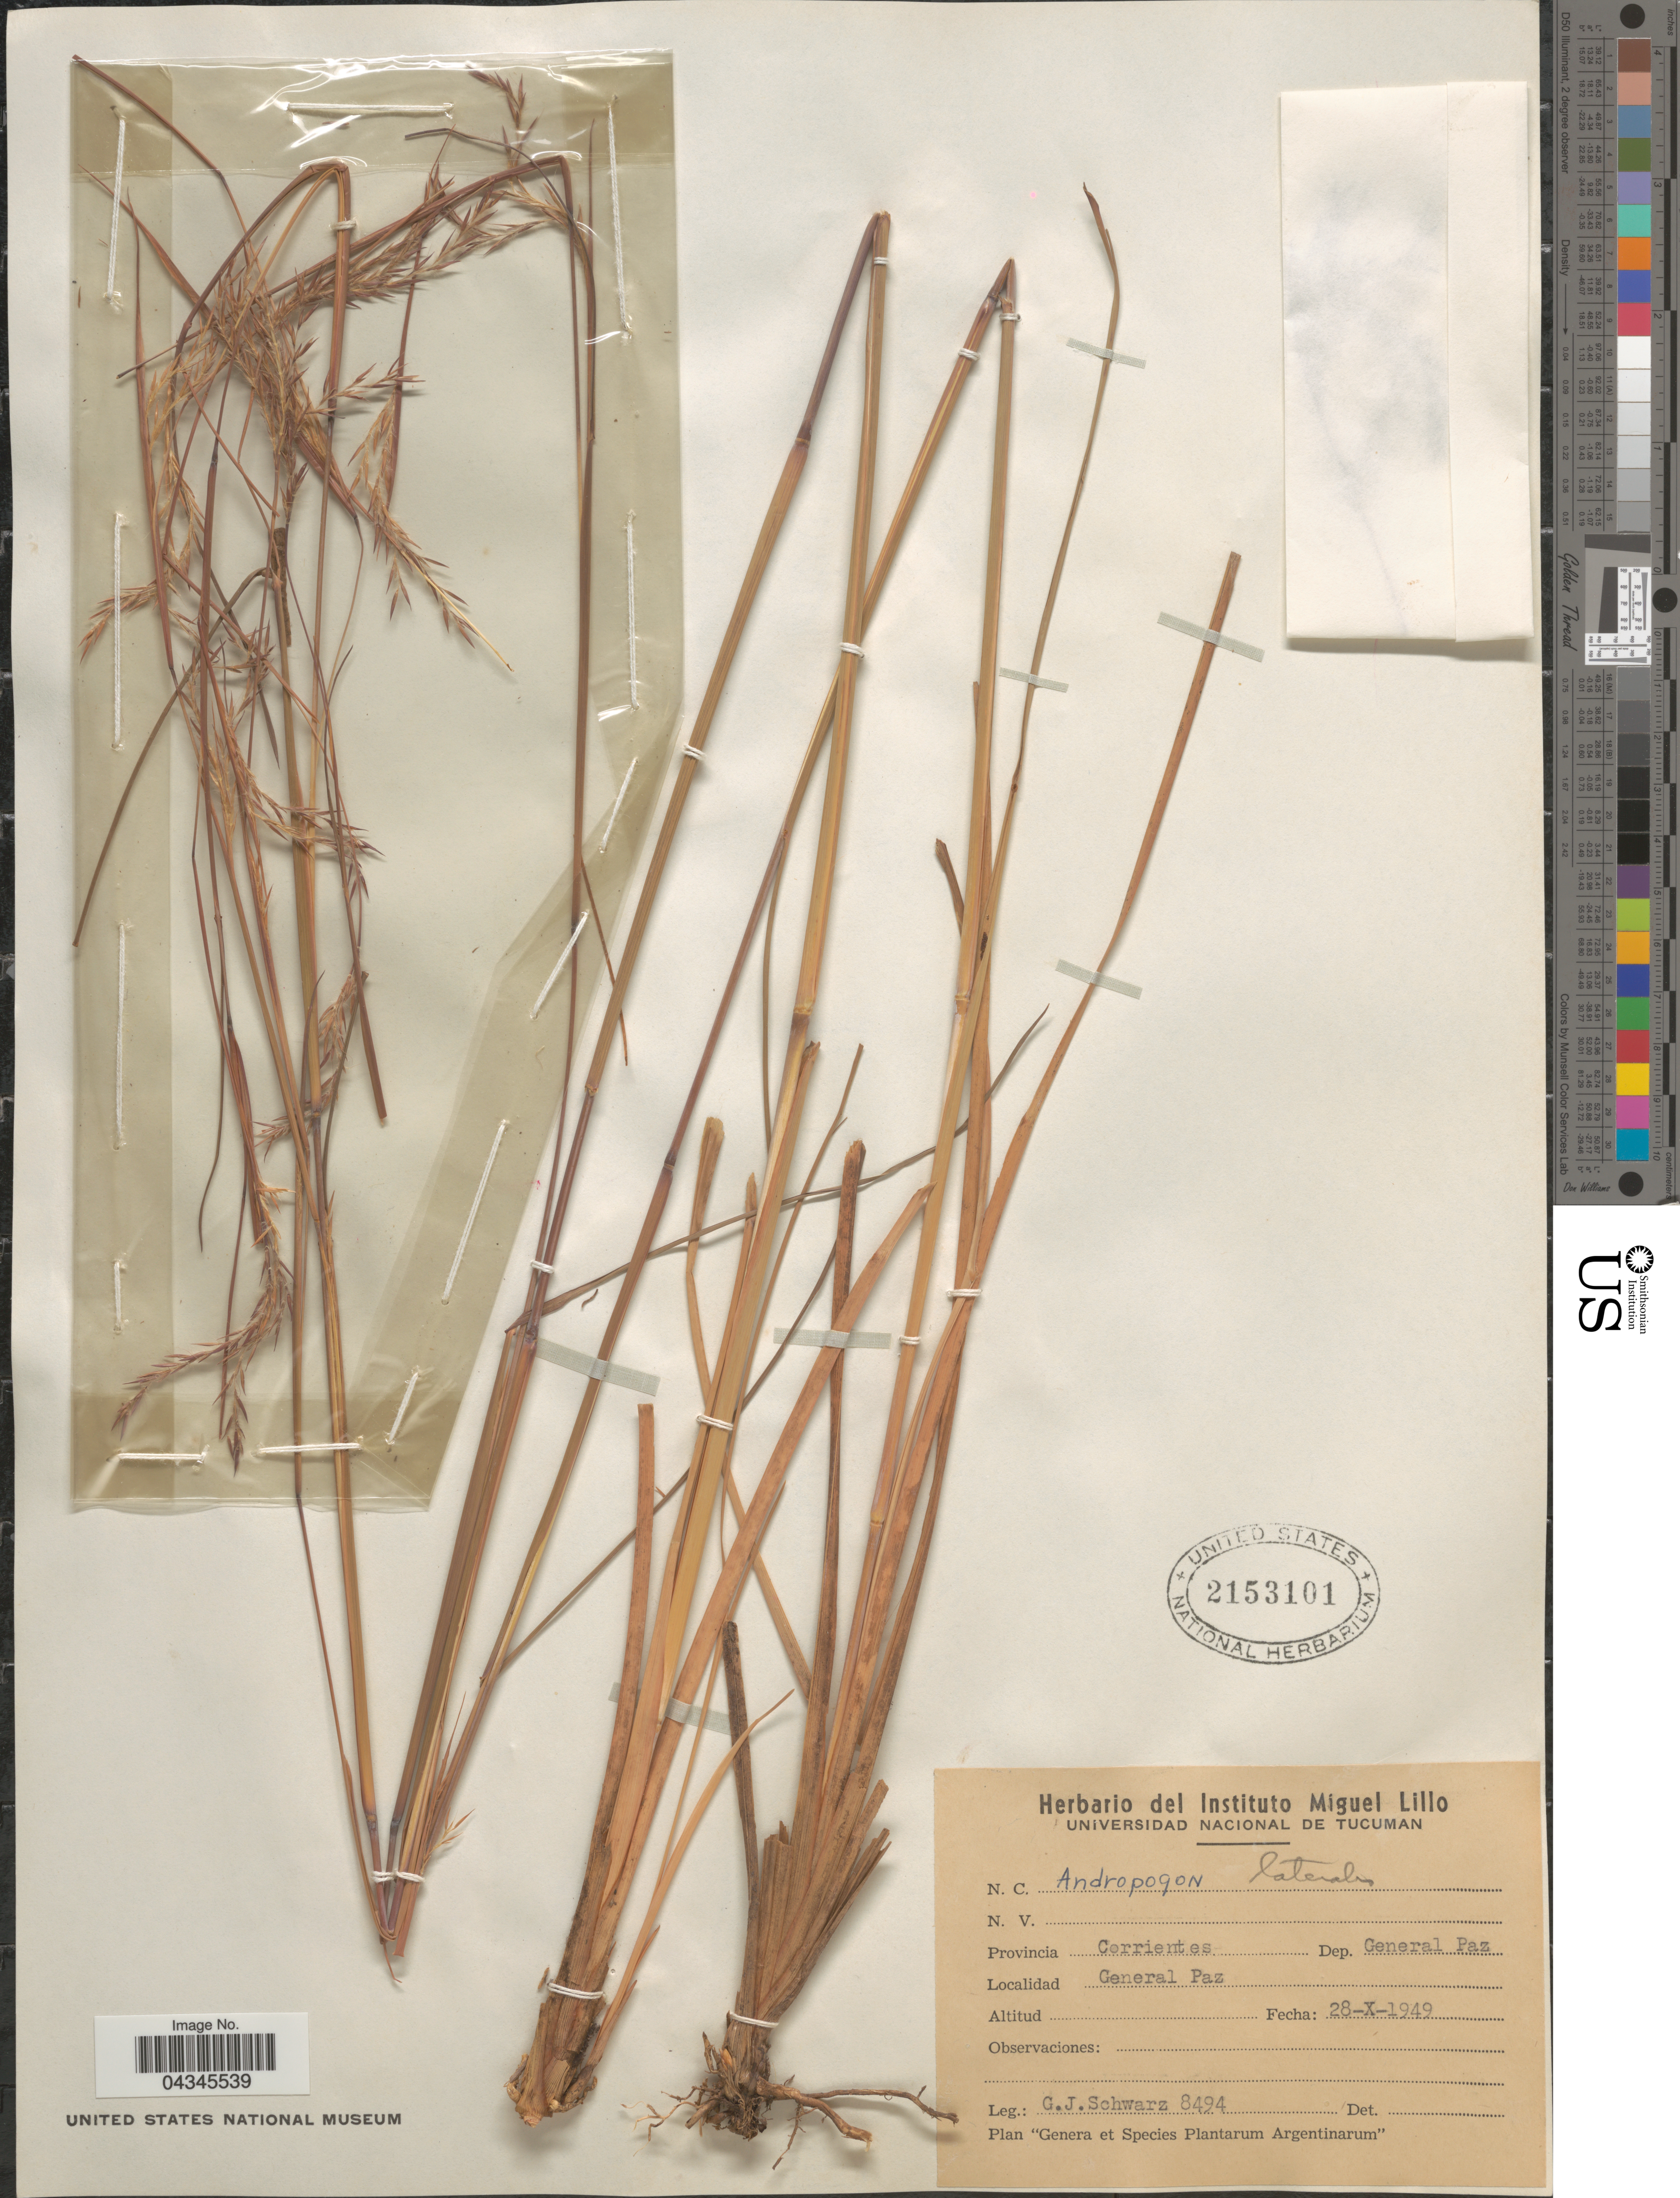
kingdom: Plantae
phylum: Tracheophyta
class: Liliopsida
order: Poales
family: Poaceae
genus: Andropogon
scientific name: Andropogon lateralis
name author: Nees in Mart.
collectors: G. J. Schwarz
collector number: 8494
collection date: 1949-10-28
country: Argentina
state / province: Corrientes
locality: Dep. General Paz. General Paz.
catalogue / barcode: US 2153101